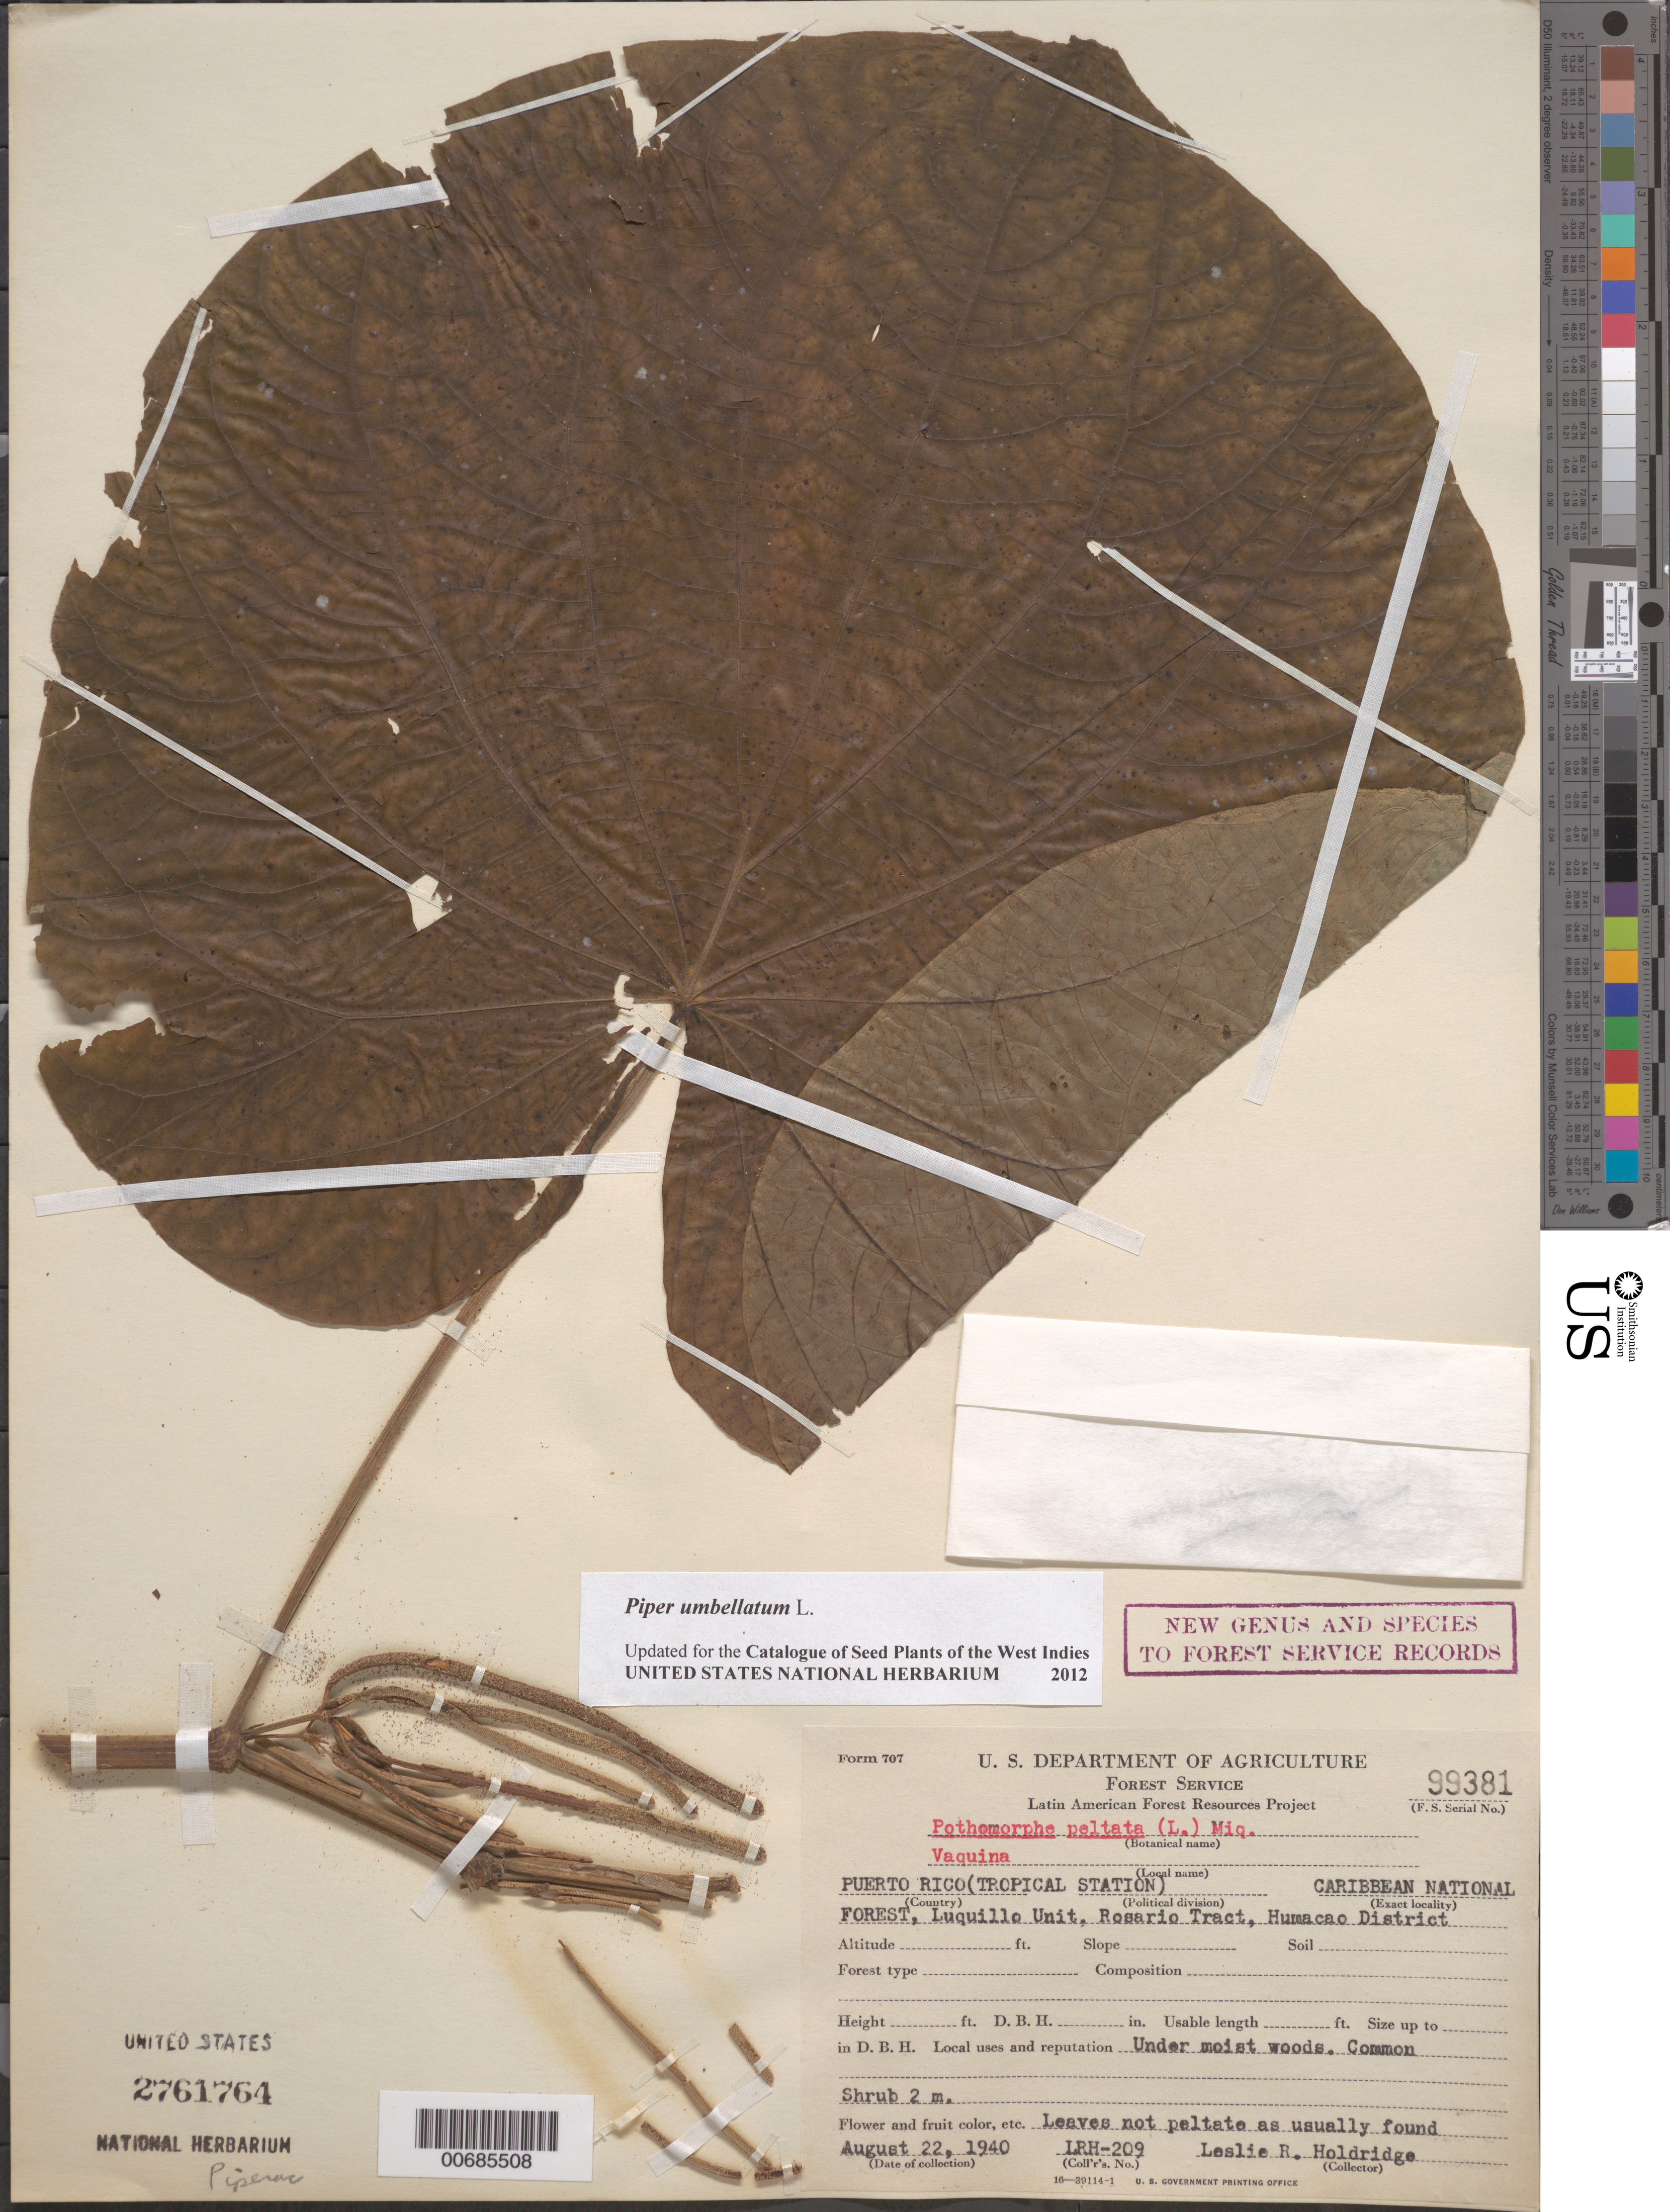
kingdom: Plantae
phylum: Tracheophyta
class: Magnoliopsida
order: Piperales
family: Piperaceae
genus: Piper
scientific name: Piper peltatum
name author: L.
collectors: L. Holdridge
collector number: LRH-209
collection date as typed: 22 Aug 1940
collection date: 1940-08-22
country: Puerto Rico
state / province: Humacao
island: Greater Antilles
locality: Caribbean Natl. Forest, Luquillo Unit, Rosario Tract, Humacao District 99381 (F.S. Serial Number)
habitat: Under moist woods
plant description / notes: Common name: Vaquina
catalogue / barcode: US 2761764